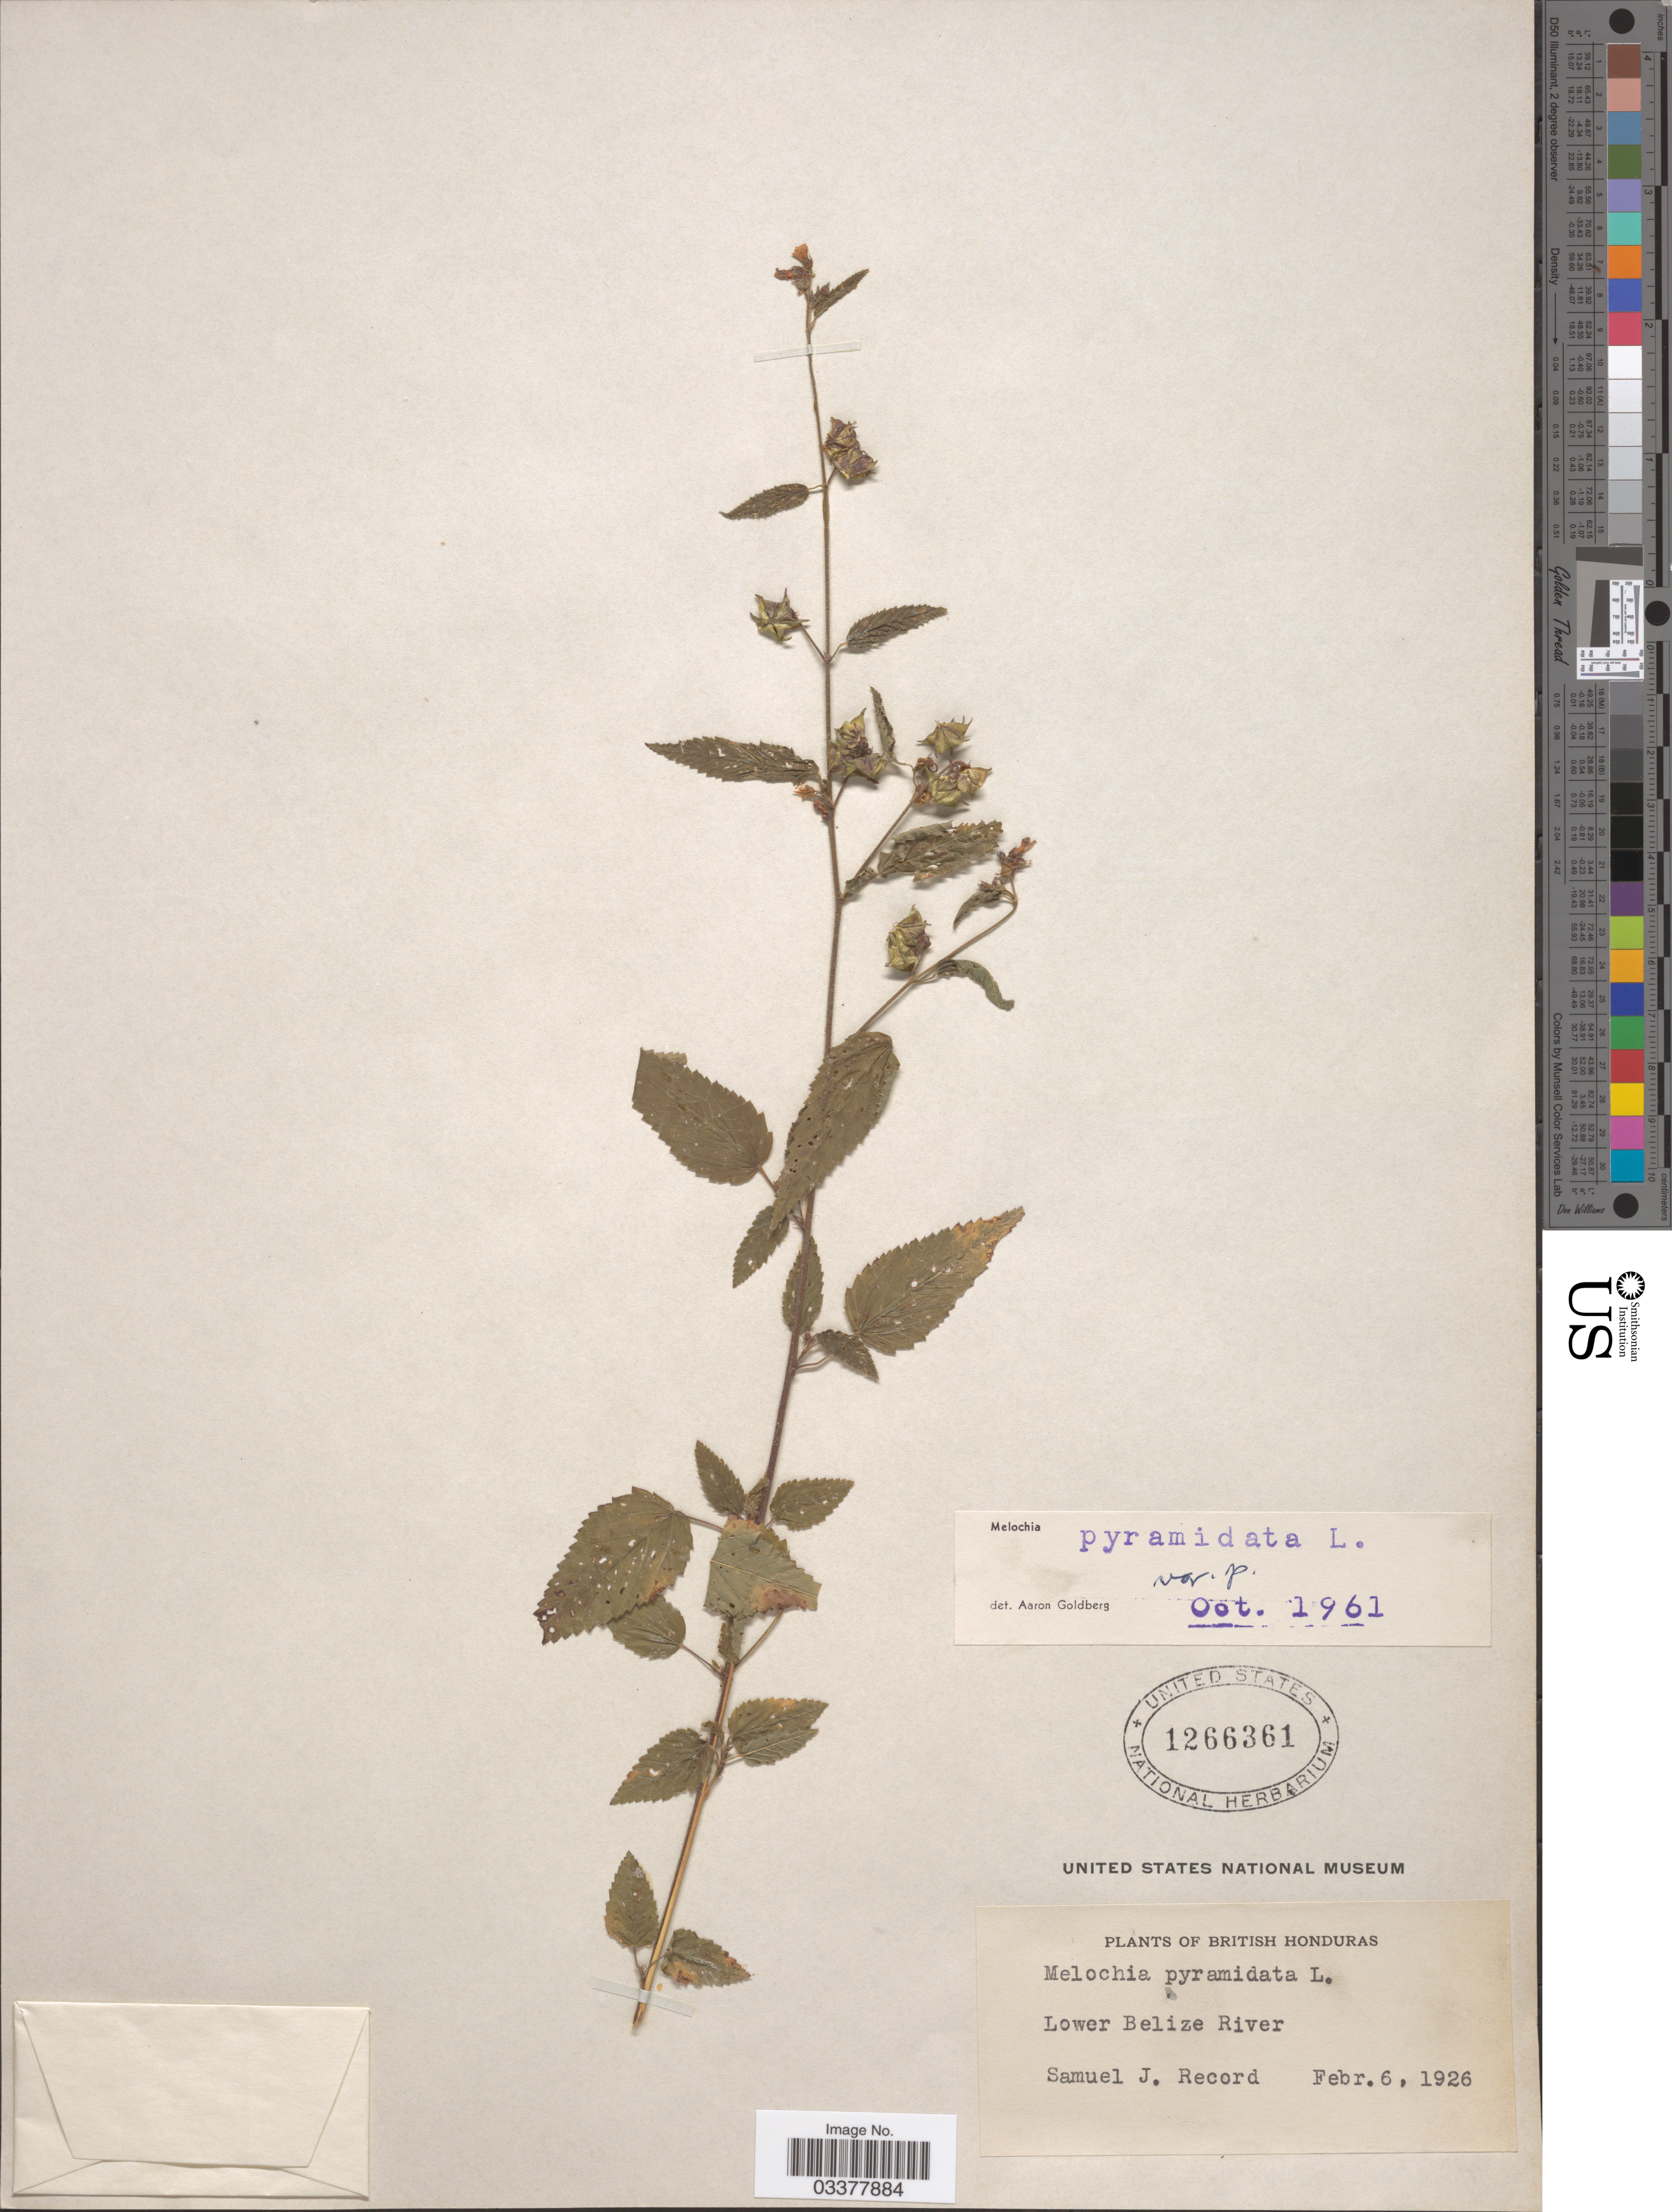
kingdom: Plantae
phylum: Tracheophyta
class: Magnoliopsida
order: Malvales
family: Malvaceae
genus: Melochia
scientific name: Melochia pyramidata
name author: L.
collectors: S. J. Record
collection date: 1926-02-06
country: Belize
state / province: Belize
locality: British Honduras. Lower Belize River.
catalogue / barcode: US 1266361